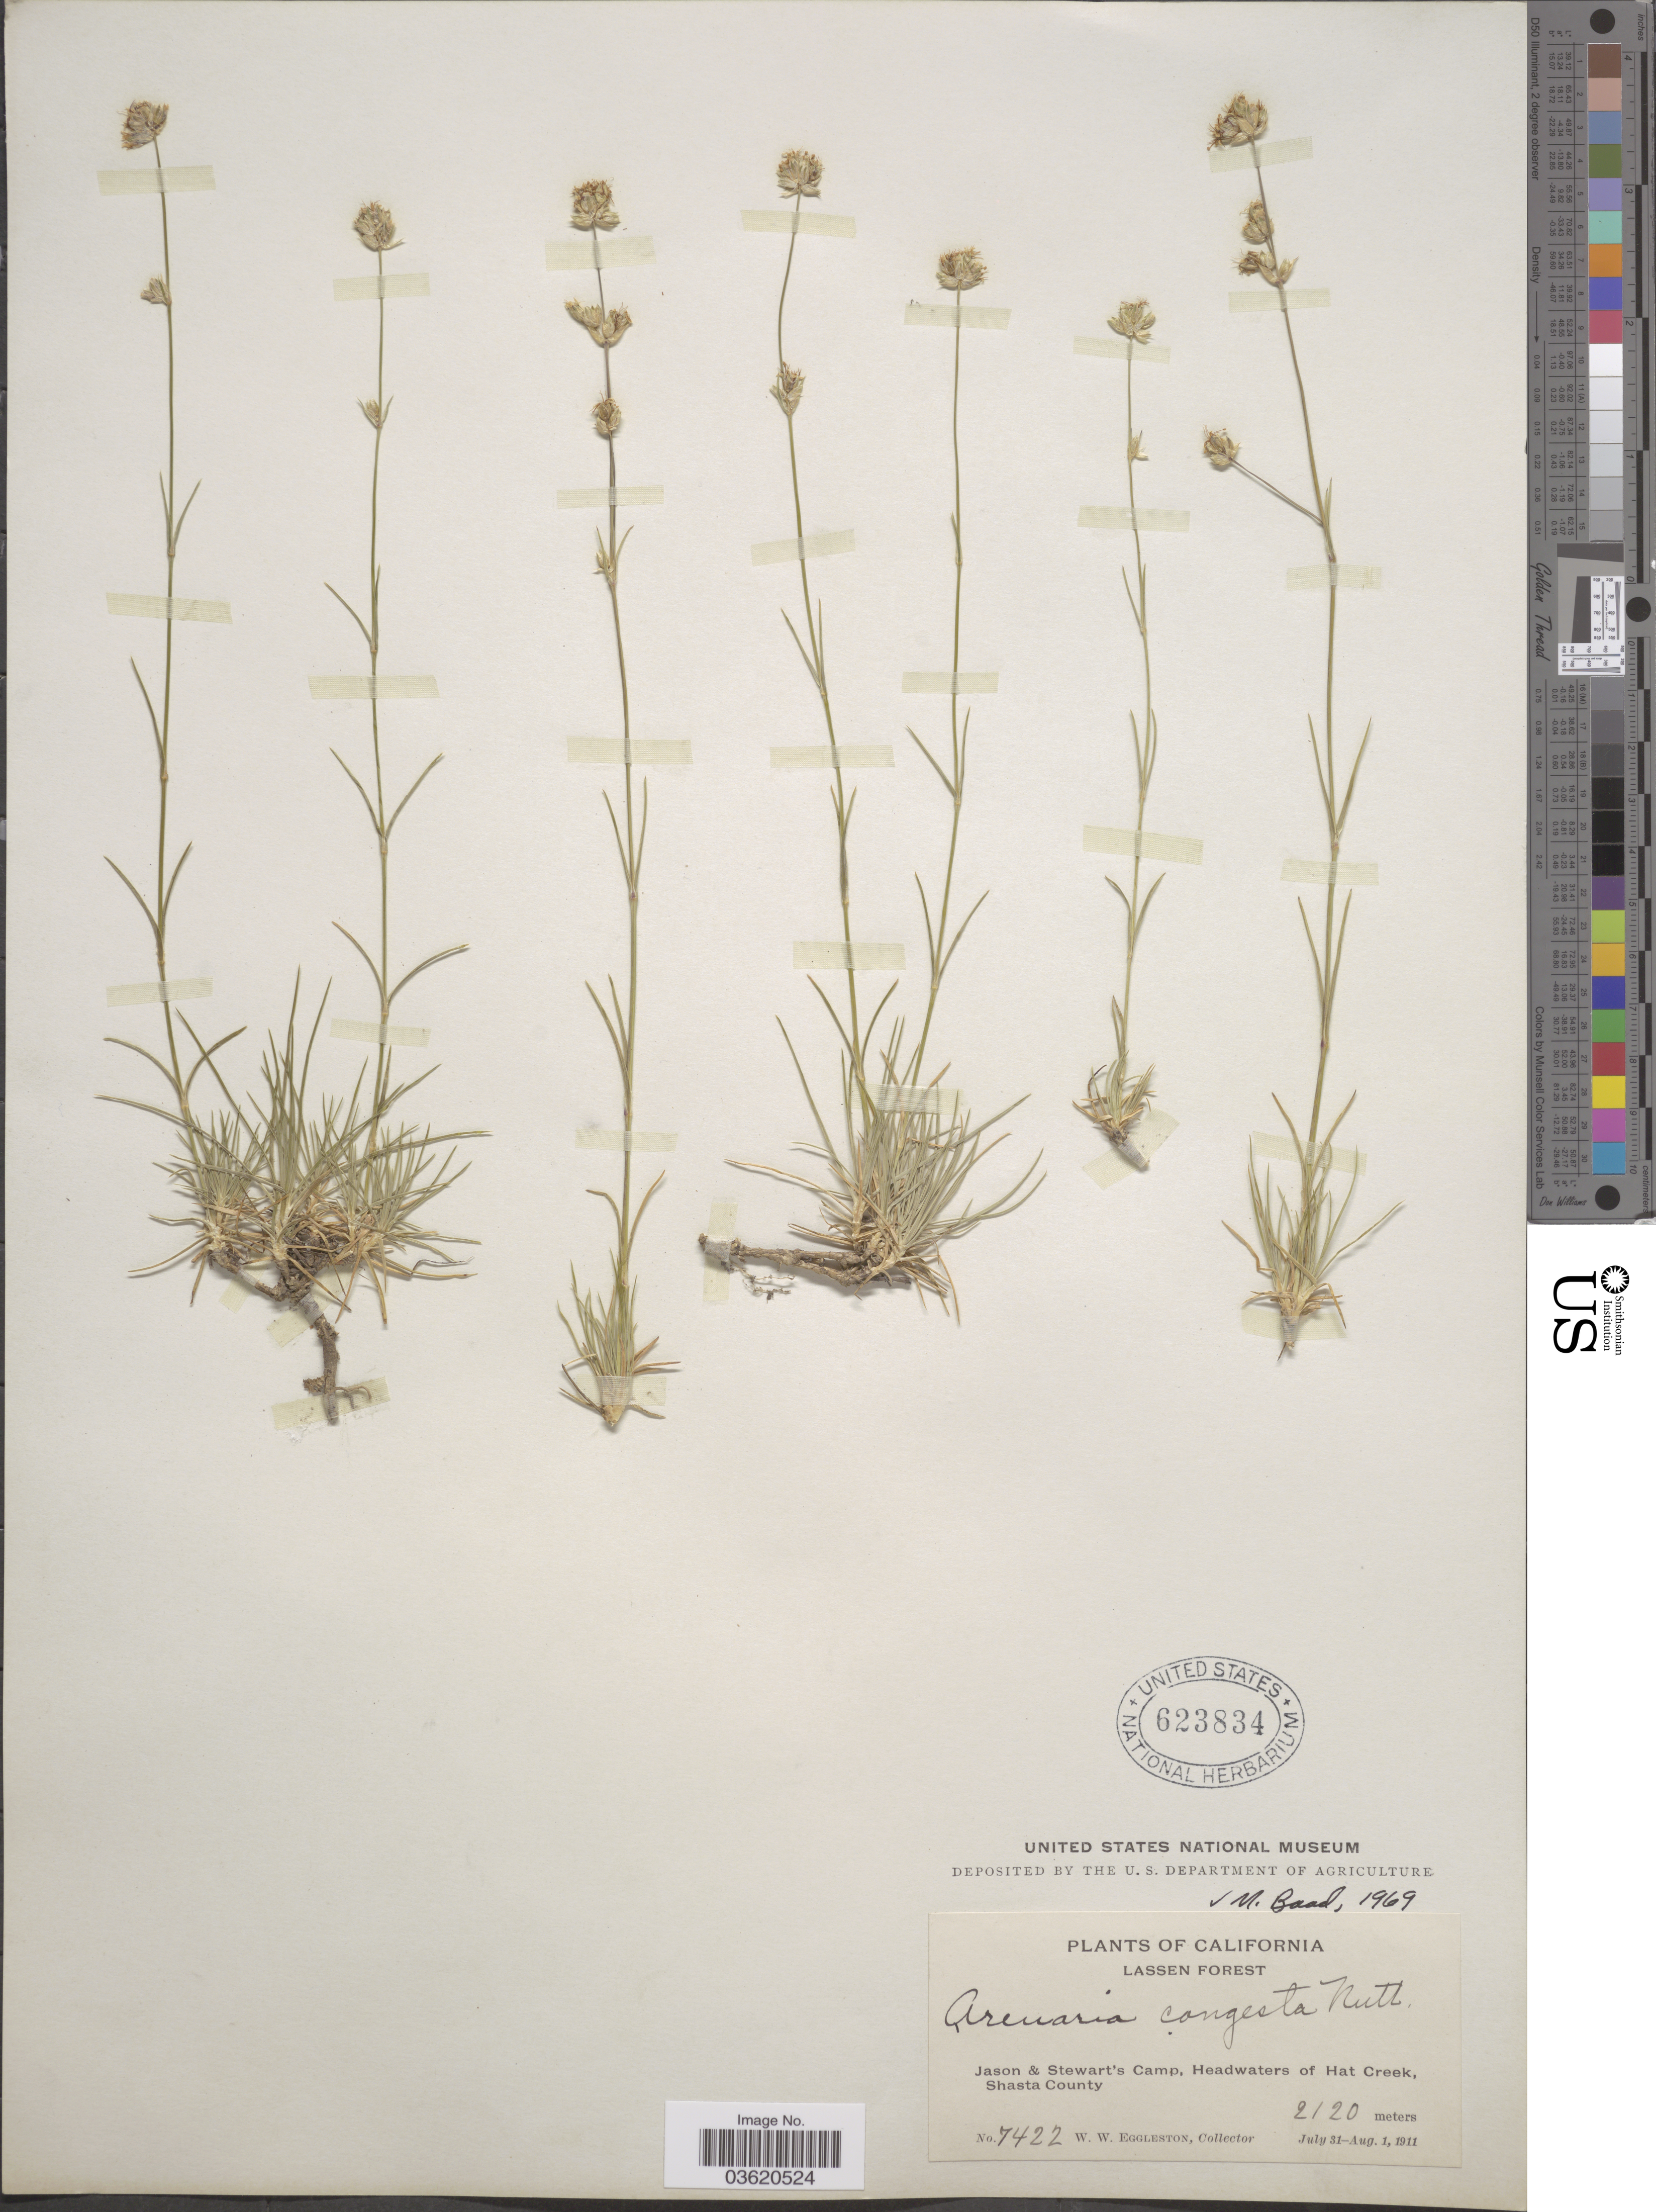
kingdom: Plantae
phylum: Tracheophyta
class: Magnoliopsida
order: Caryophyllales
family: Caryophyllaceae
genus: Eremogone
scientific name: Eremogone congesta var. congesta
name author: (Nutt.) Ikonn.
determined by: Strong, Mark T., (BOT), Smithsonian Institution - National Museum of Natural History (UNITED STATES)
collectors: W. W. Eggleston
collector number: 7422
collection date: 1911-07-31/1911-08-01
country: United States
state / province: California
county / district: Shasta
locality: Lassen Forest. Jason & Stewart's Camp, Headwaters of Hat Creek, Shasta County.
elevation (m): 2120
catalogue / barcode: US 623834